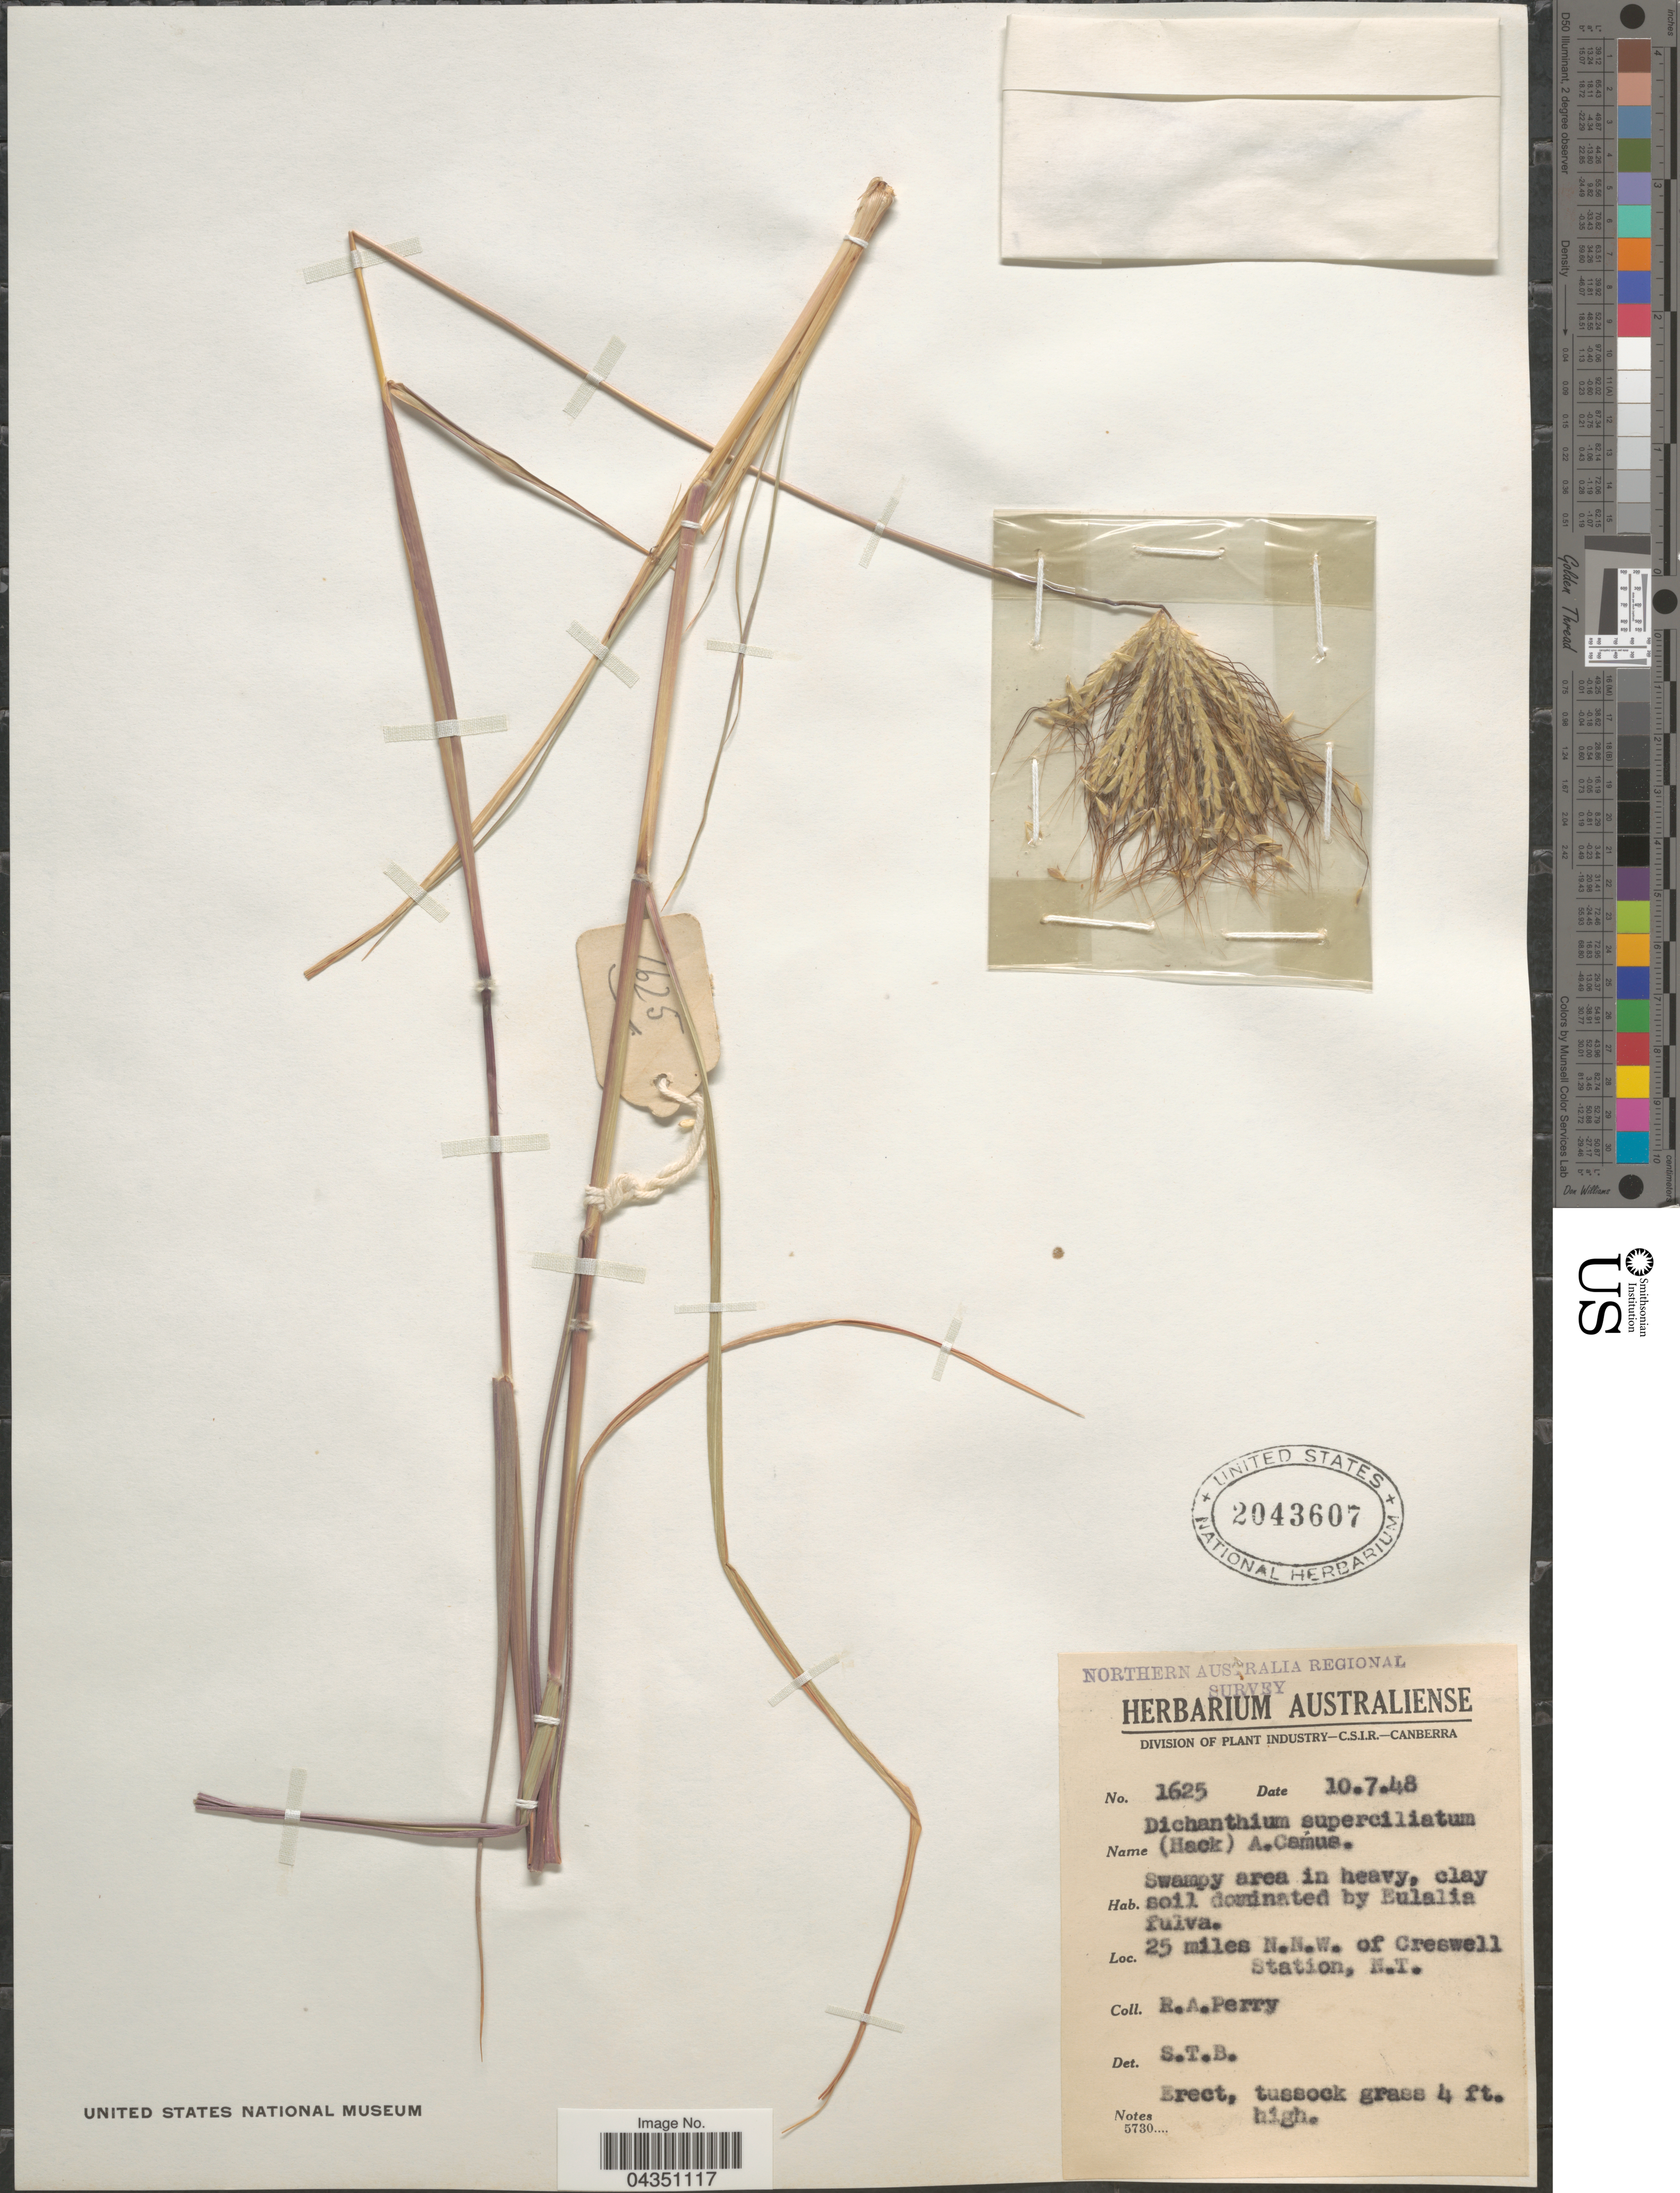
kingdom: Plantae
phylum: Tracheophyta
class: Liliopsida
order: Poales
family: Poaceae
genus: Dichanthium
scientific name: Dichanthium sericeum subsp. polystachyum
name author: (Benth.) B.K. Simon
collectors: Perry, R. A.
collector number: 1625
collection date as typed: Transcribed d/m/y: 10/7/48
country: Australia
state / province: Northern Territory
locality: Northern Australia Regional Survey. 25 miles N.N.W. of Creswell Station.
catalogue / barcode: US 2043607